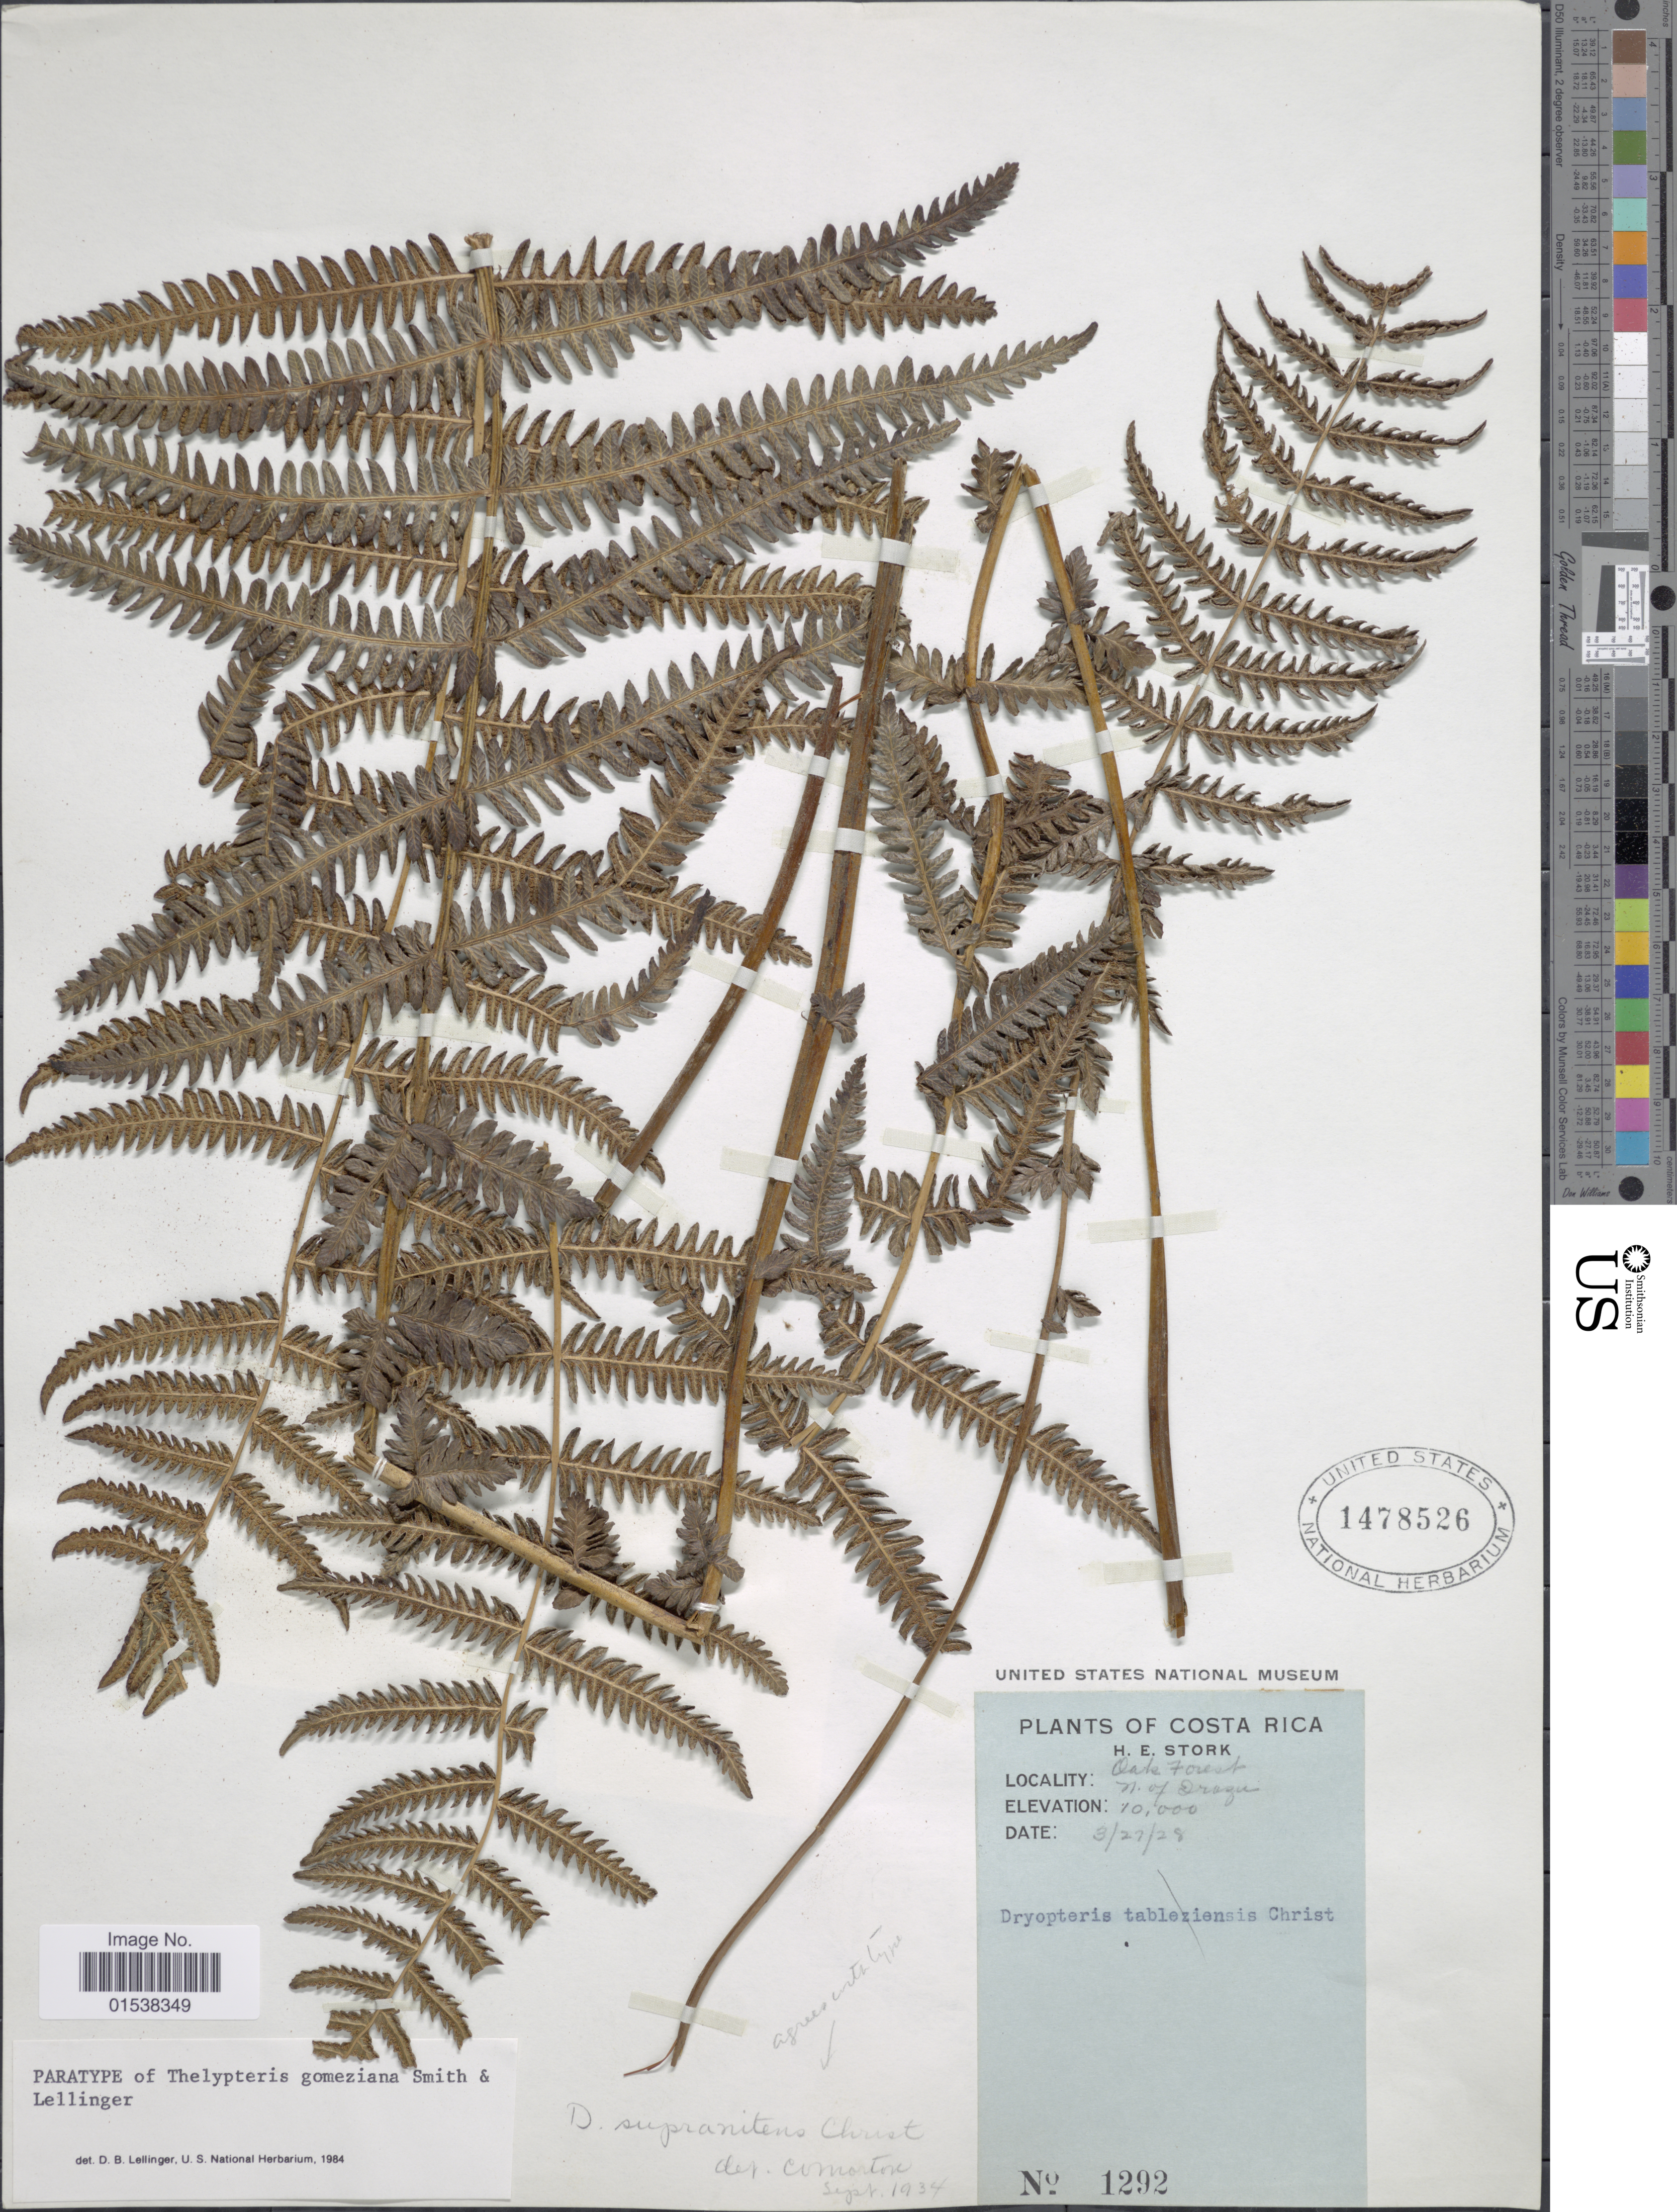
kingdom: Plantae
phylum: Tracheophyta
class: Polypodiopsida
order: Polypodiales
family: Thelypteridaceae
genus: Amauropelta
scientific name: Amauropelta gomeziana (A.R. Sm. & Lellinger) comb. nov., ined. 2015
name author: (A.R. Sm. & Lellinger)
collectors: H. E. Stork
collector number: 1292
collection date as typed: Transcribed d/m/y: 27/3/28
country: Costa Rica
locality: Oak Forest, N. of Irazu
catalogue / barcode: US 1478526